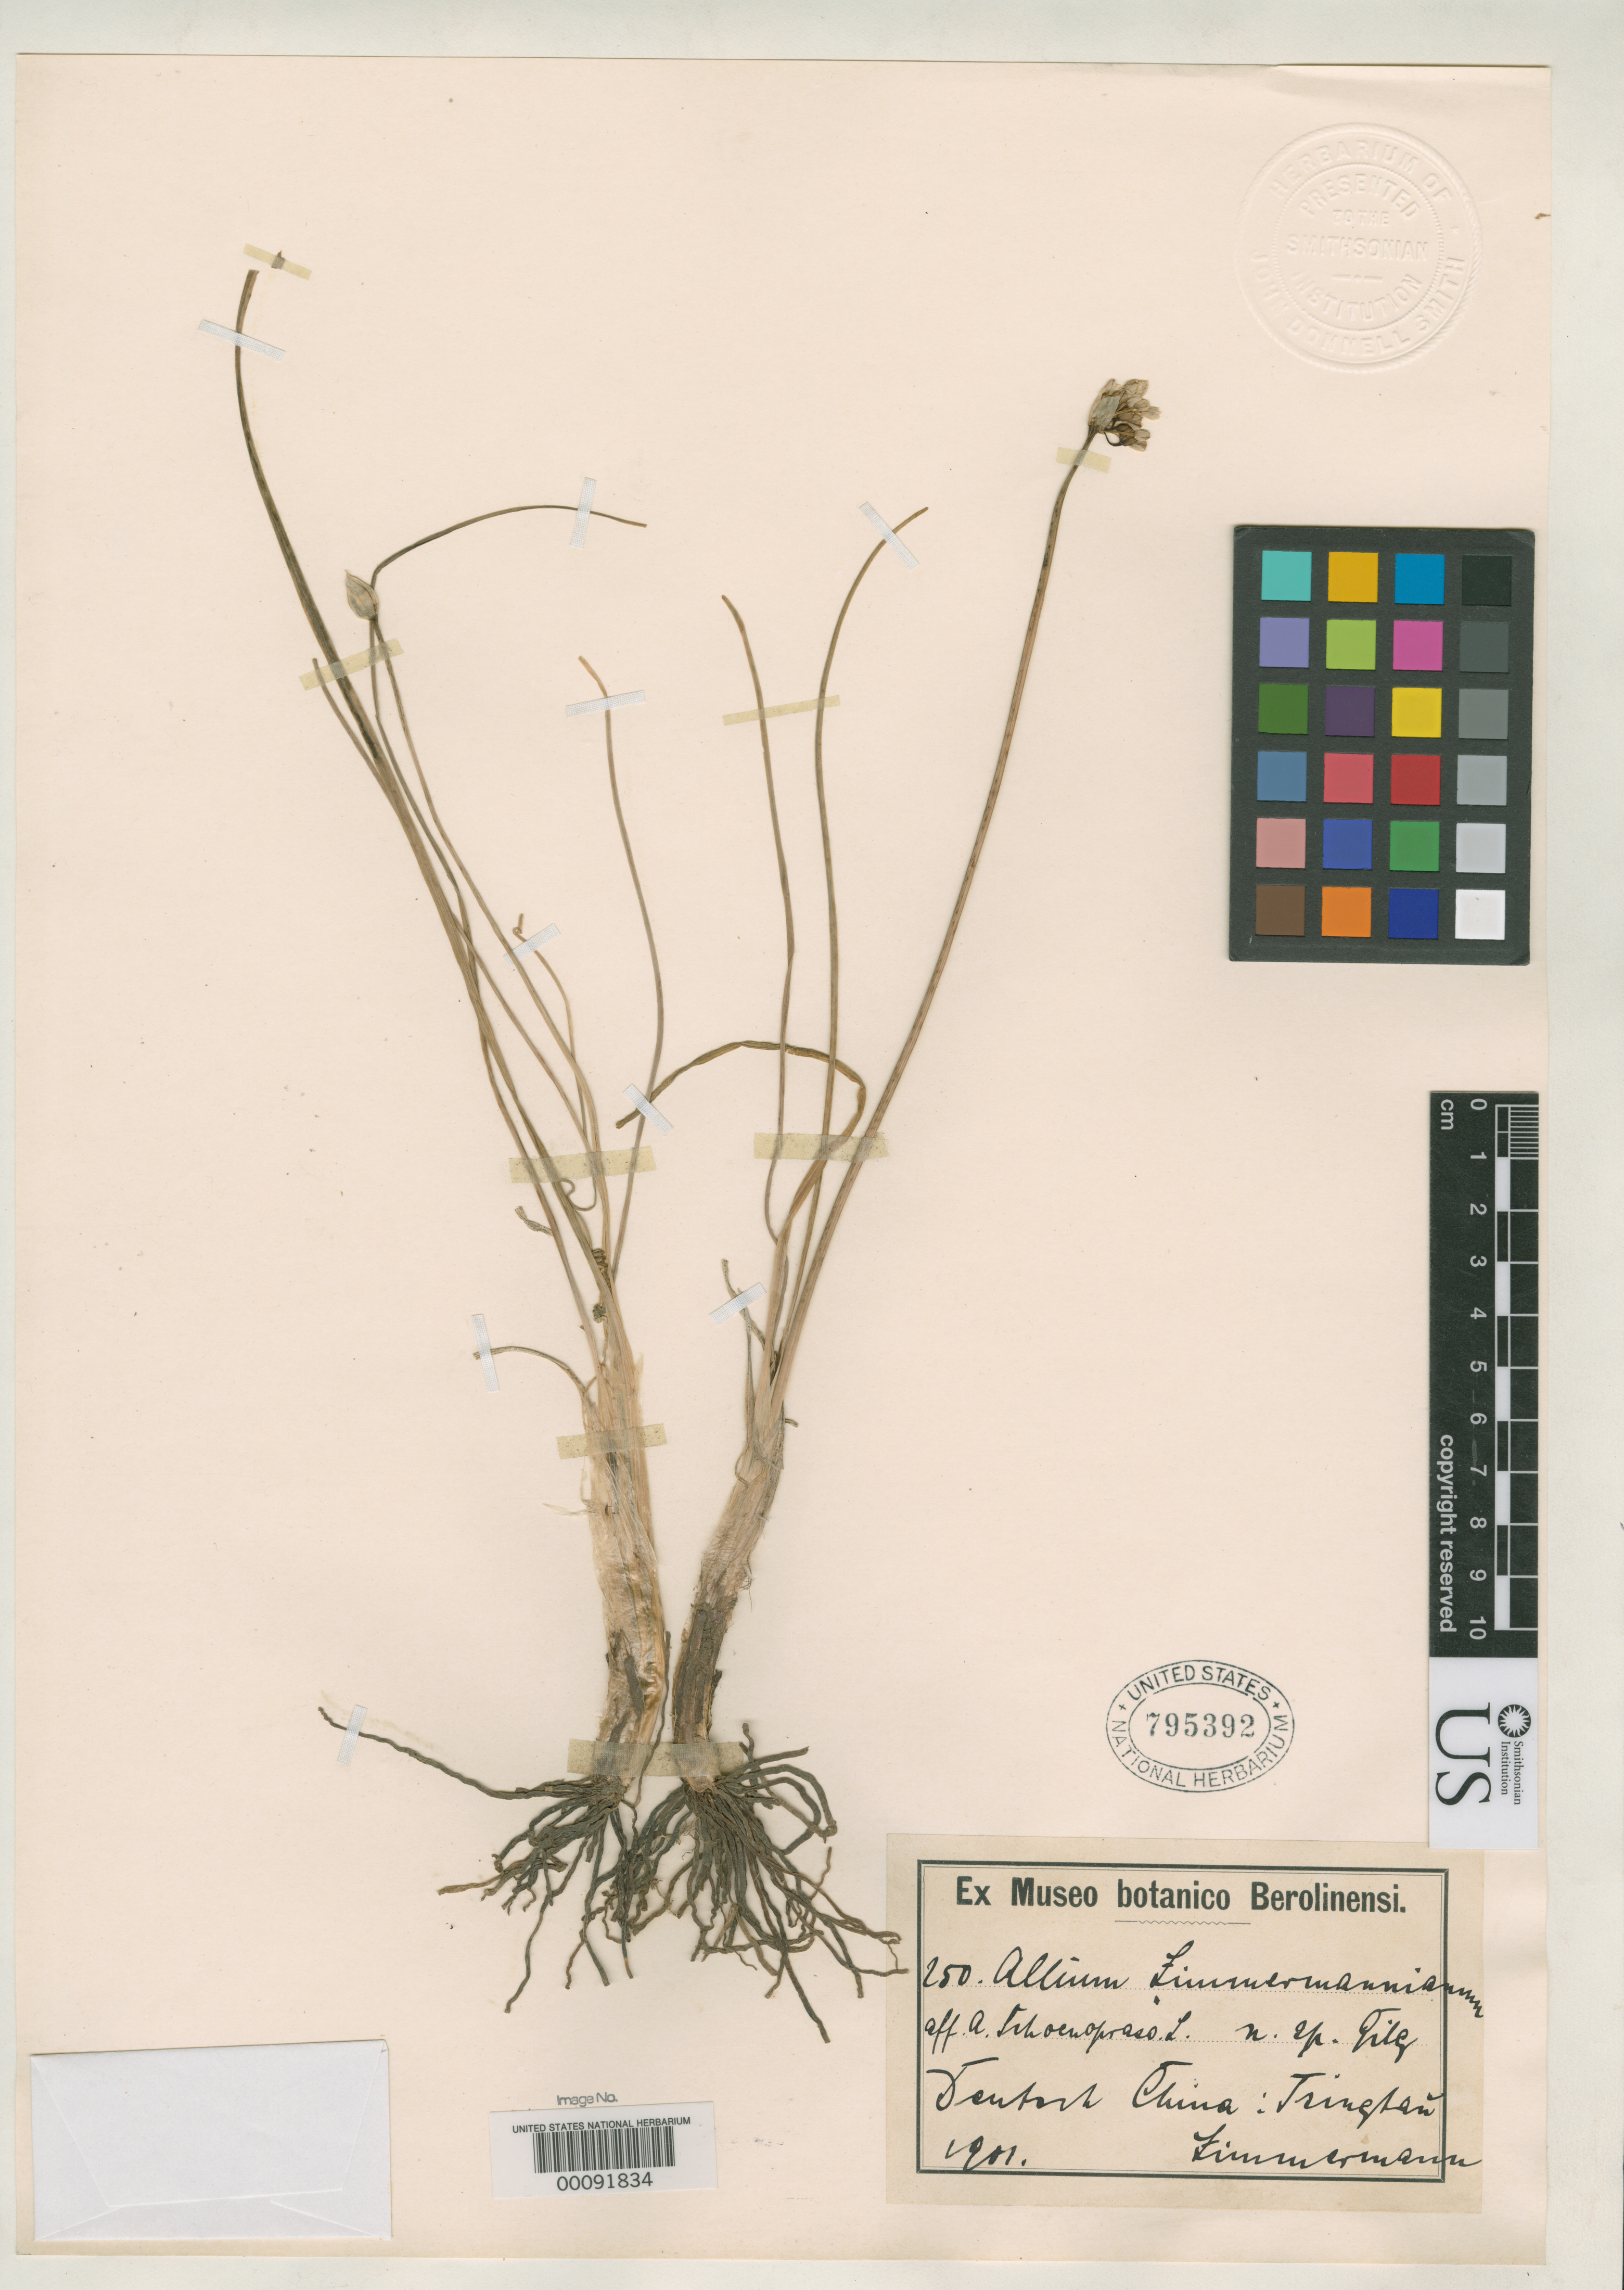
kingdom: Plantae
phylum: Tracheophyta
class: Liliopsida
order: Asparagales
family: Amaryllidaceae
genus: Allium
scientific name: Allium zimmermannianum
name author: Gilg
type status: Isotype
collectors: F. von Zimmermann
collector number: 250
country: China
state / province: Shandong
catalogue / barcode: US 795392